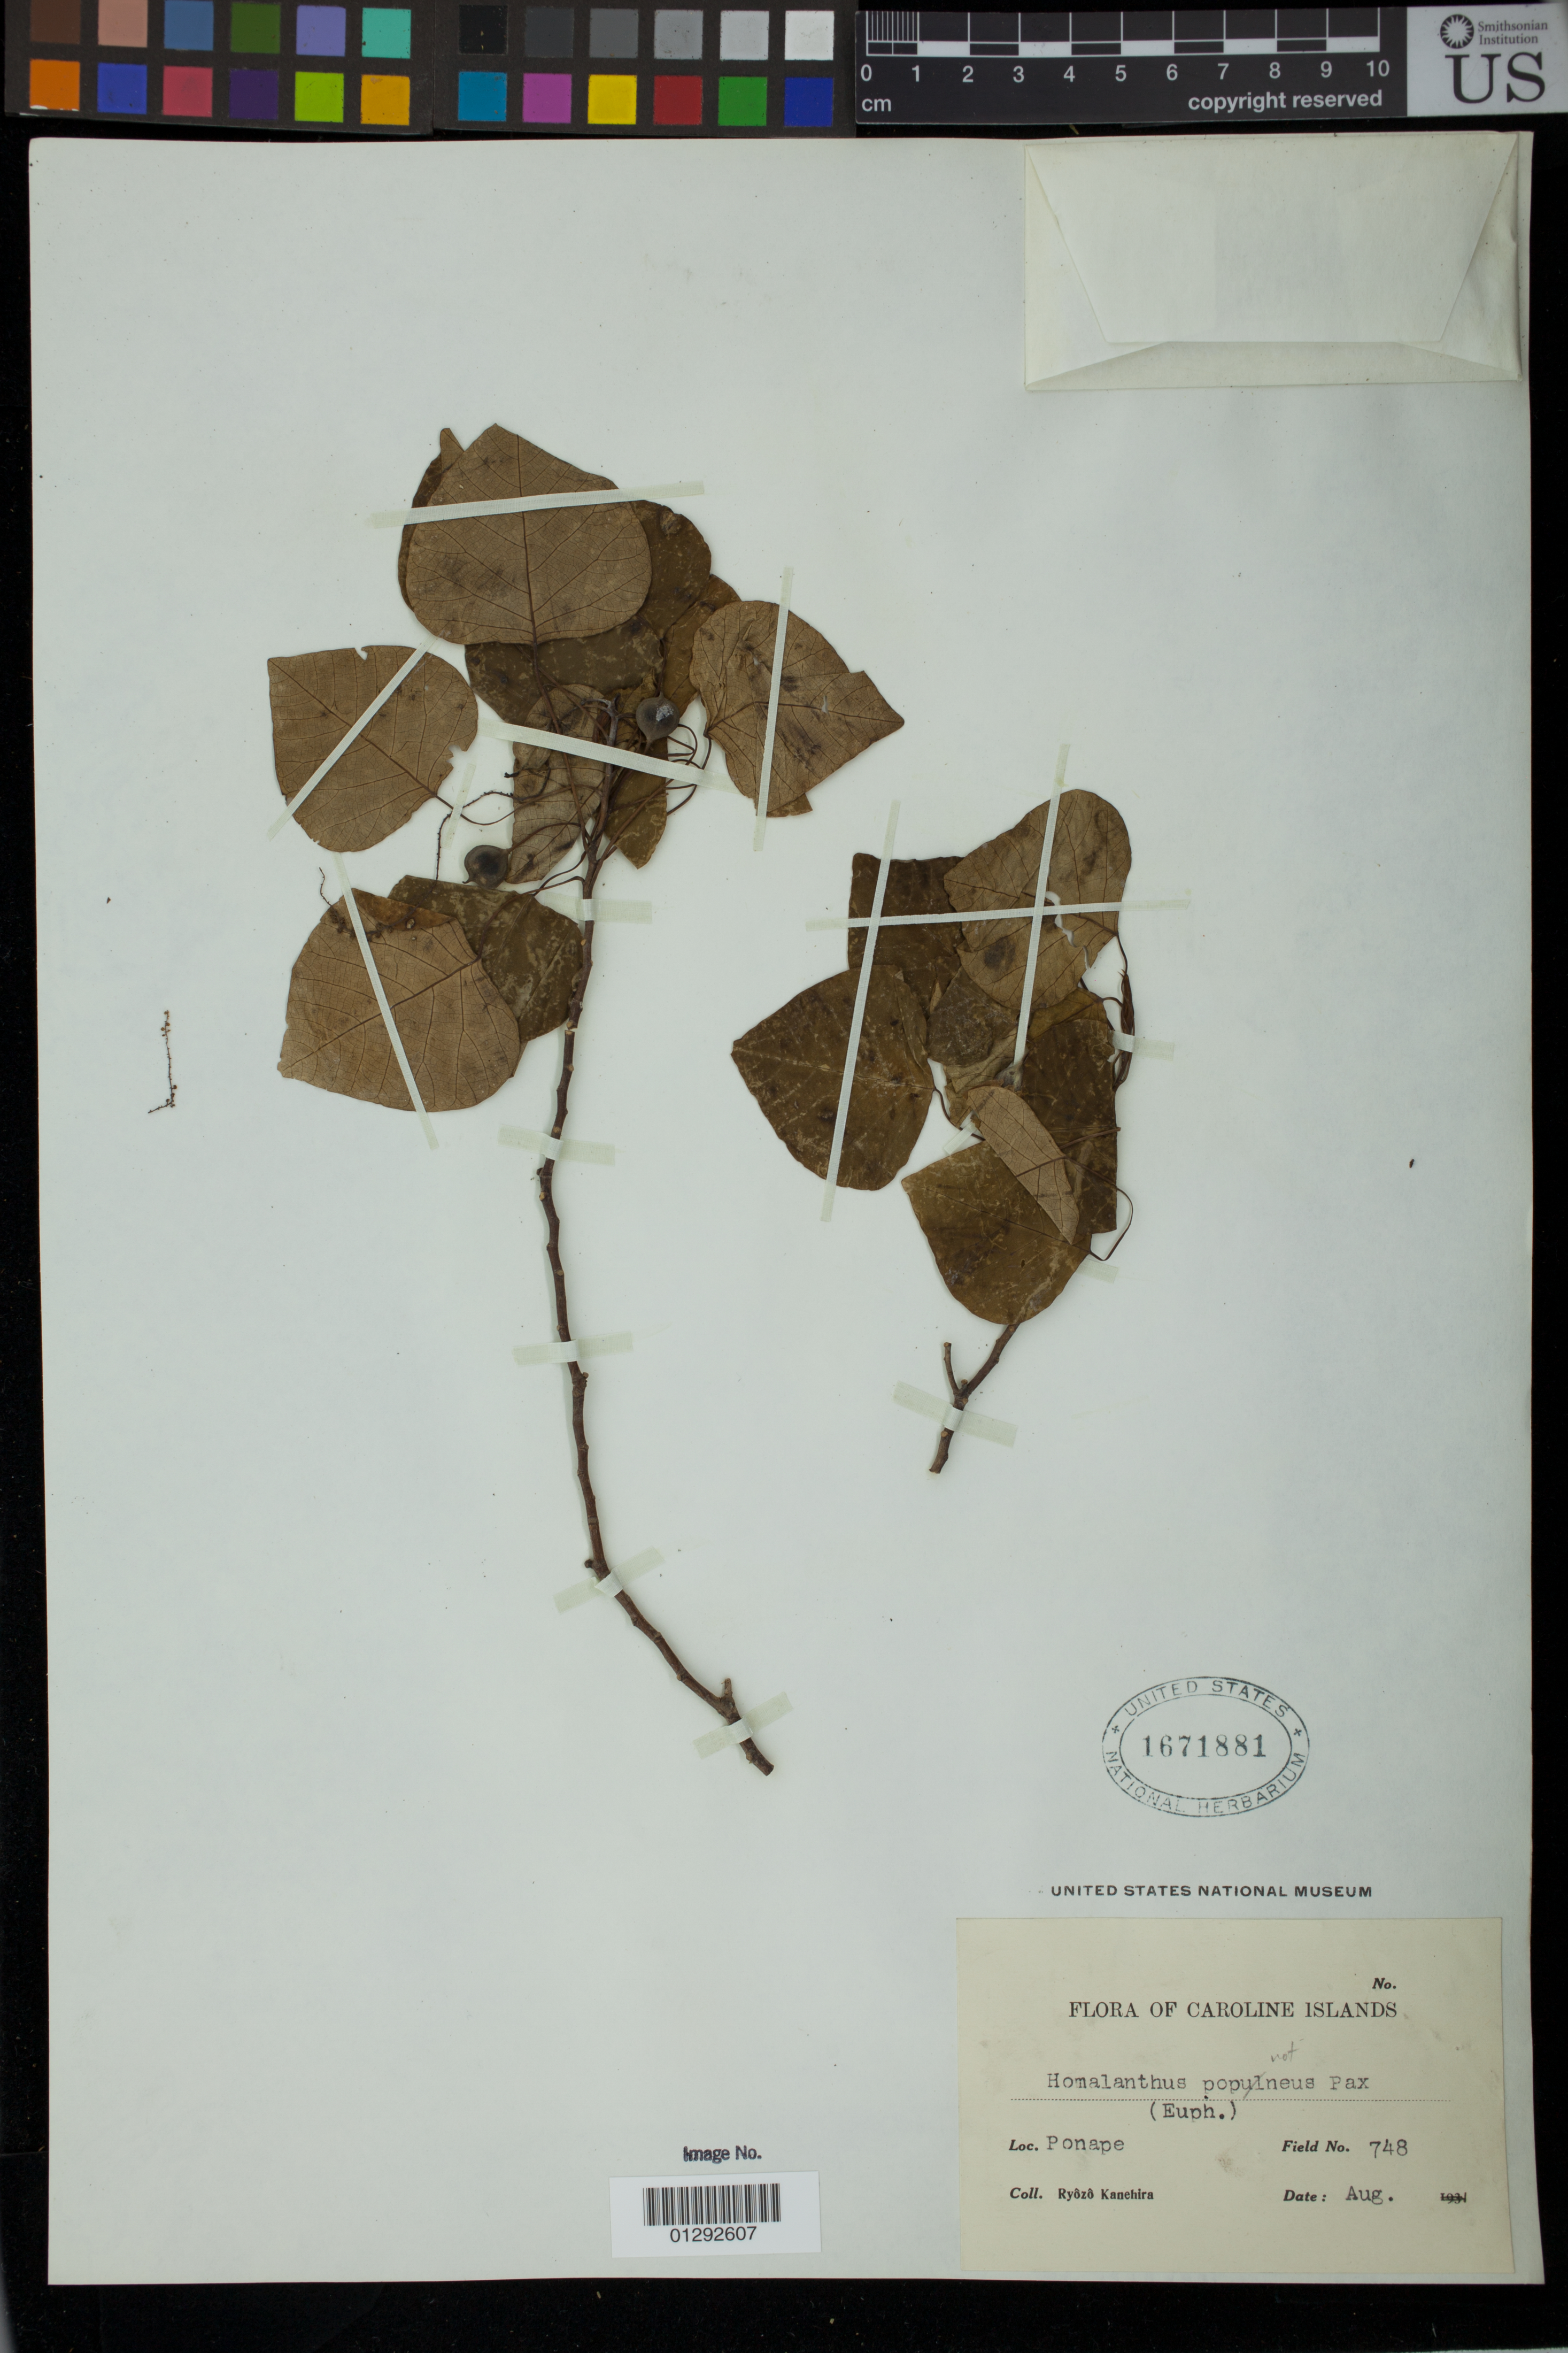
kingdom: Plantae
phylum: Tracheophyta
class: Magnoliopsida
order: Malpighiales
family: Euphorbiaceae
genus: Homalanthus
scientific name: Homalanthus sp.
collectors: R. Kanehira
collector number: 748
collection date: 1931-08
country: Micronesia, Federated States of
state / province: Pohnpei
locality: Ponape (Pohnpei)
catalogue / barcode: US 1671881